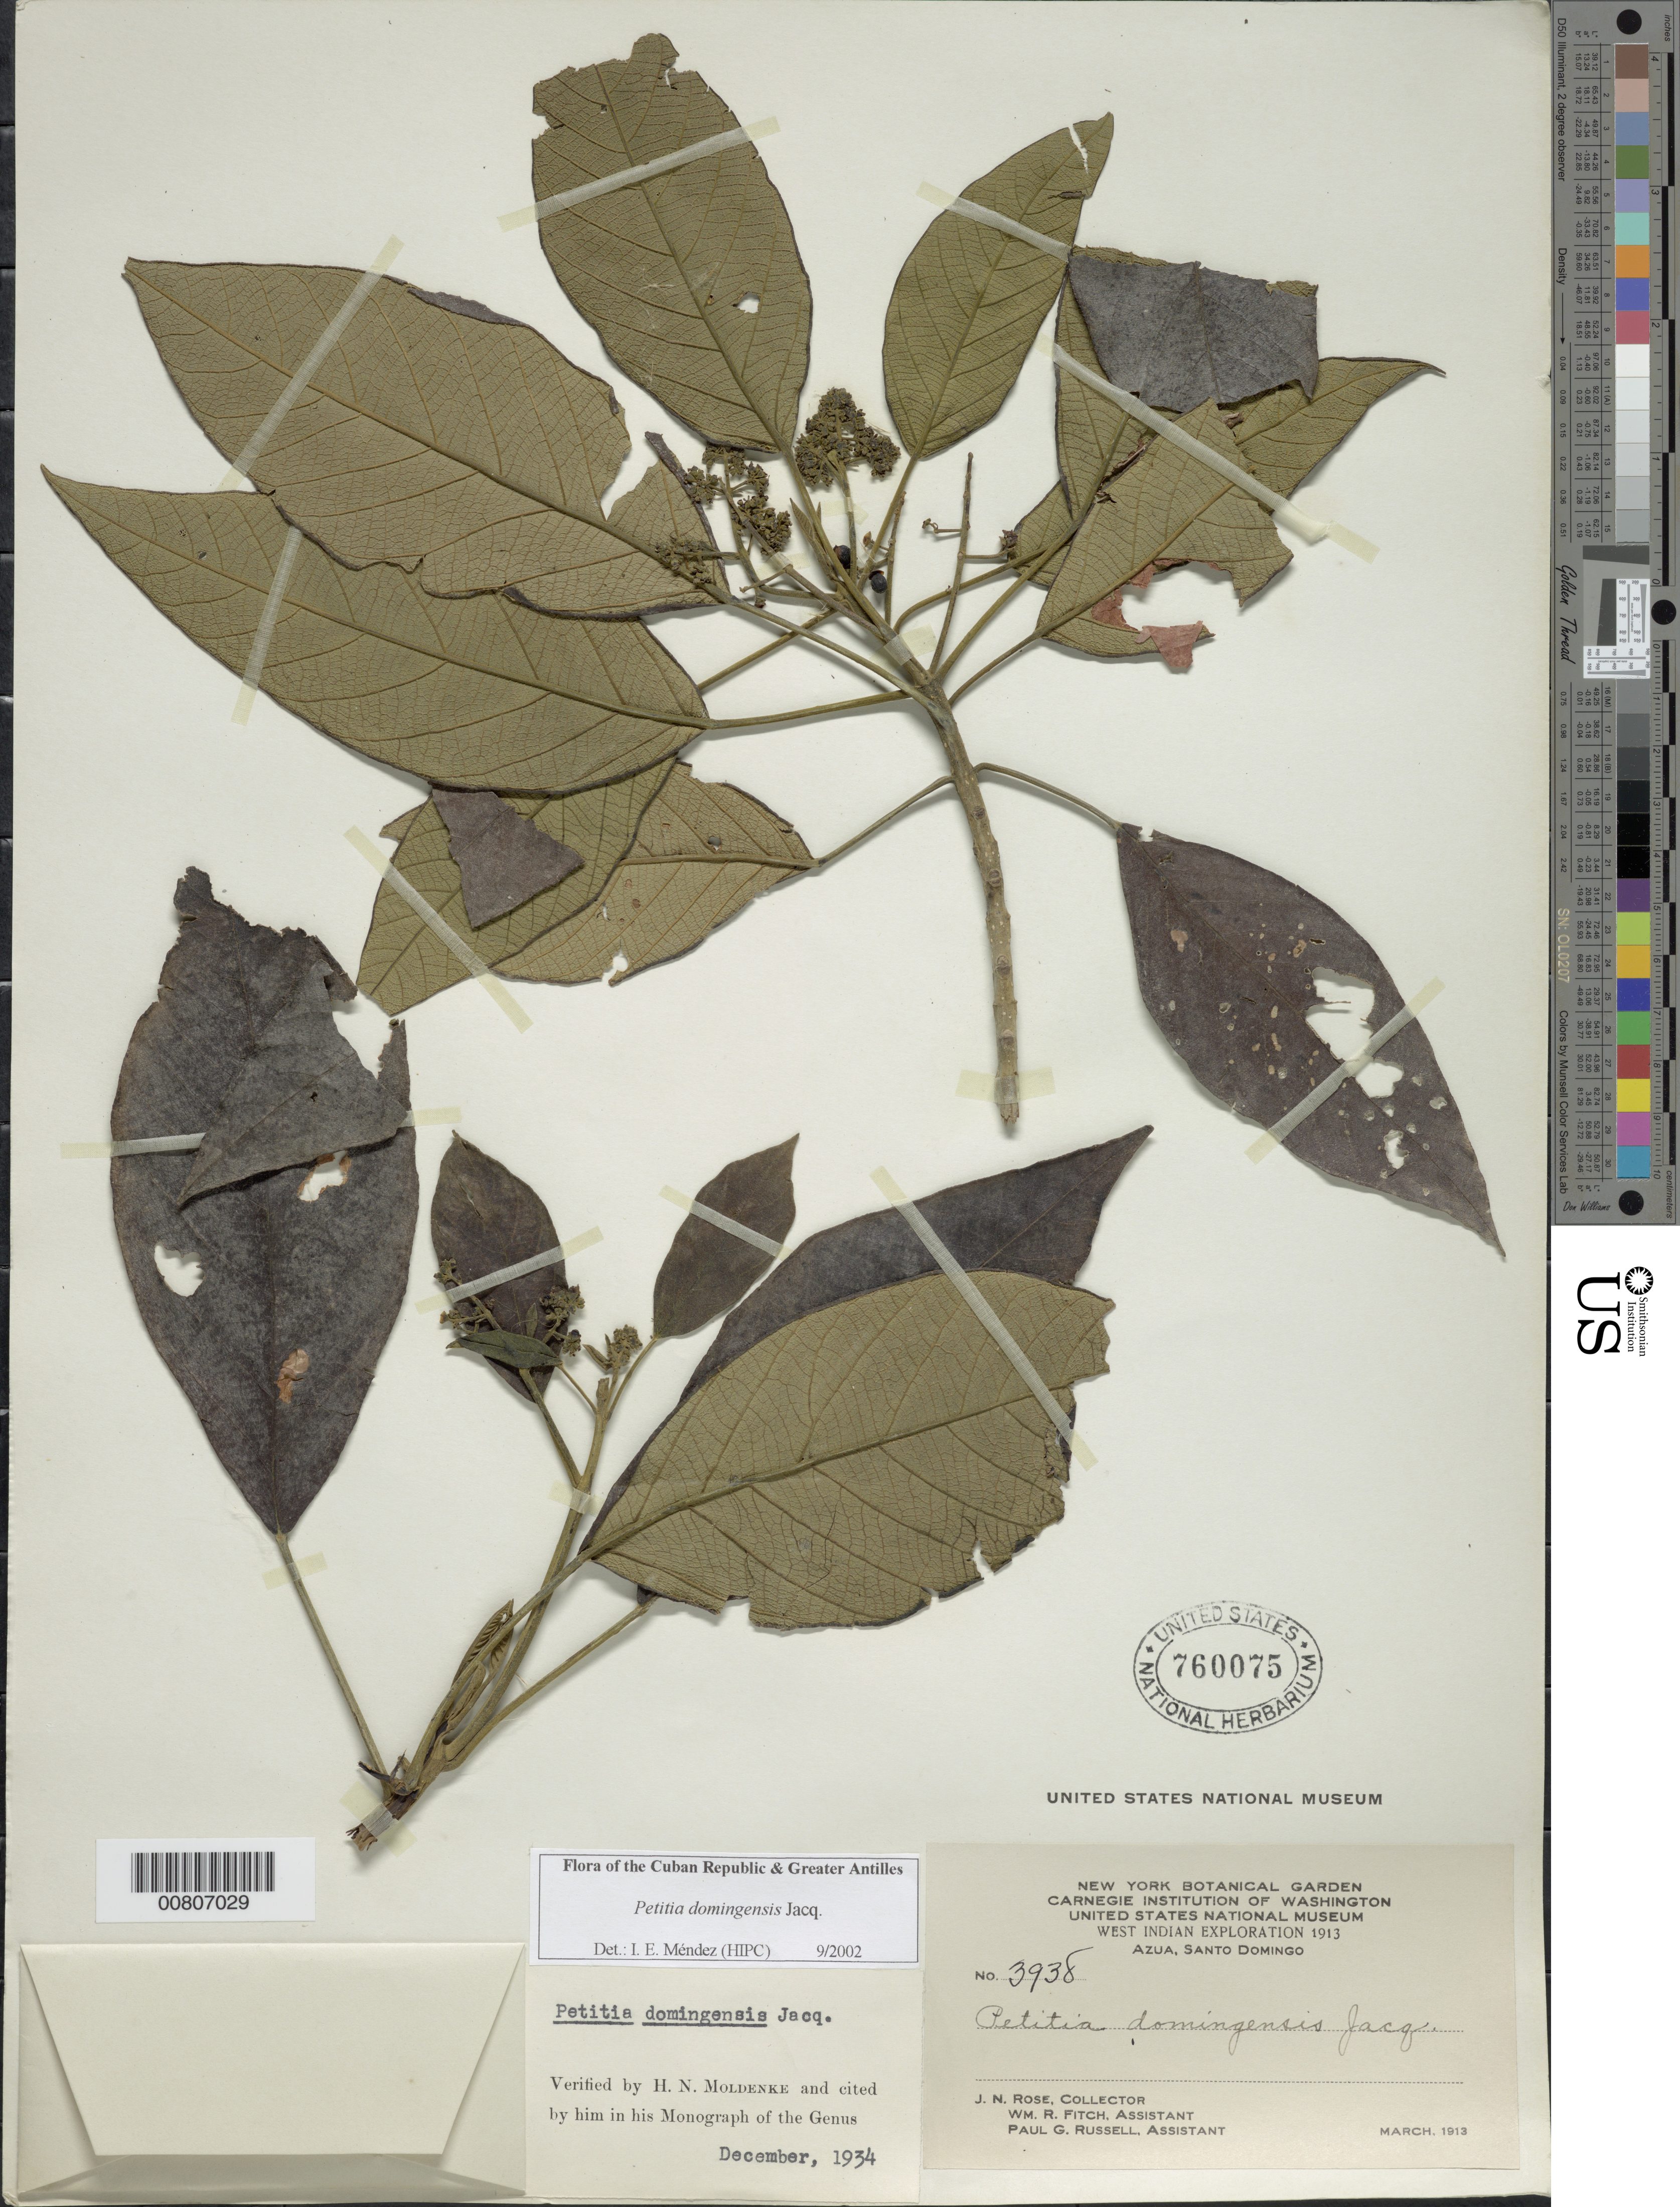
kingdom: Plantae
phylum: Tracheophyta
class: Magnoliopsida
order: Lamiales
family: Lamiaceae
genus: Petitia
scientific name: Petitia domingensis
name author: Jacq.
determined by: Méndez, Isidro E., (HIPC)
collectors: J. N. Rose, W. R. Fitch & P. G. Russell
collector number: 3938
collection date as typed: Mar 1913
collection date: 1913-03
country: Dominican Republic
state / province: Azua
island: Hispaniola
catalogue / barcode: US 760075